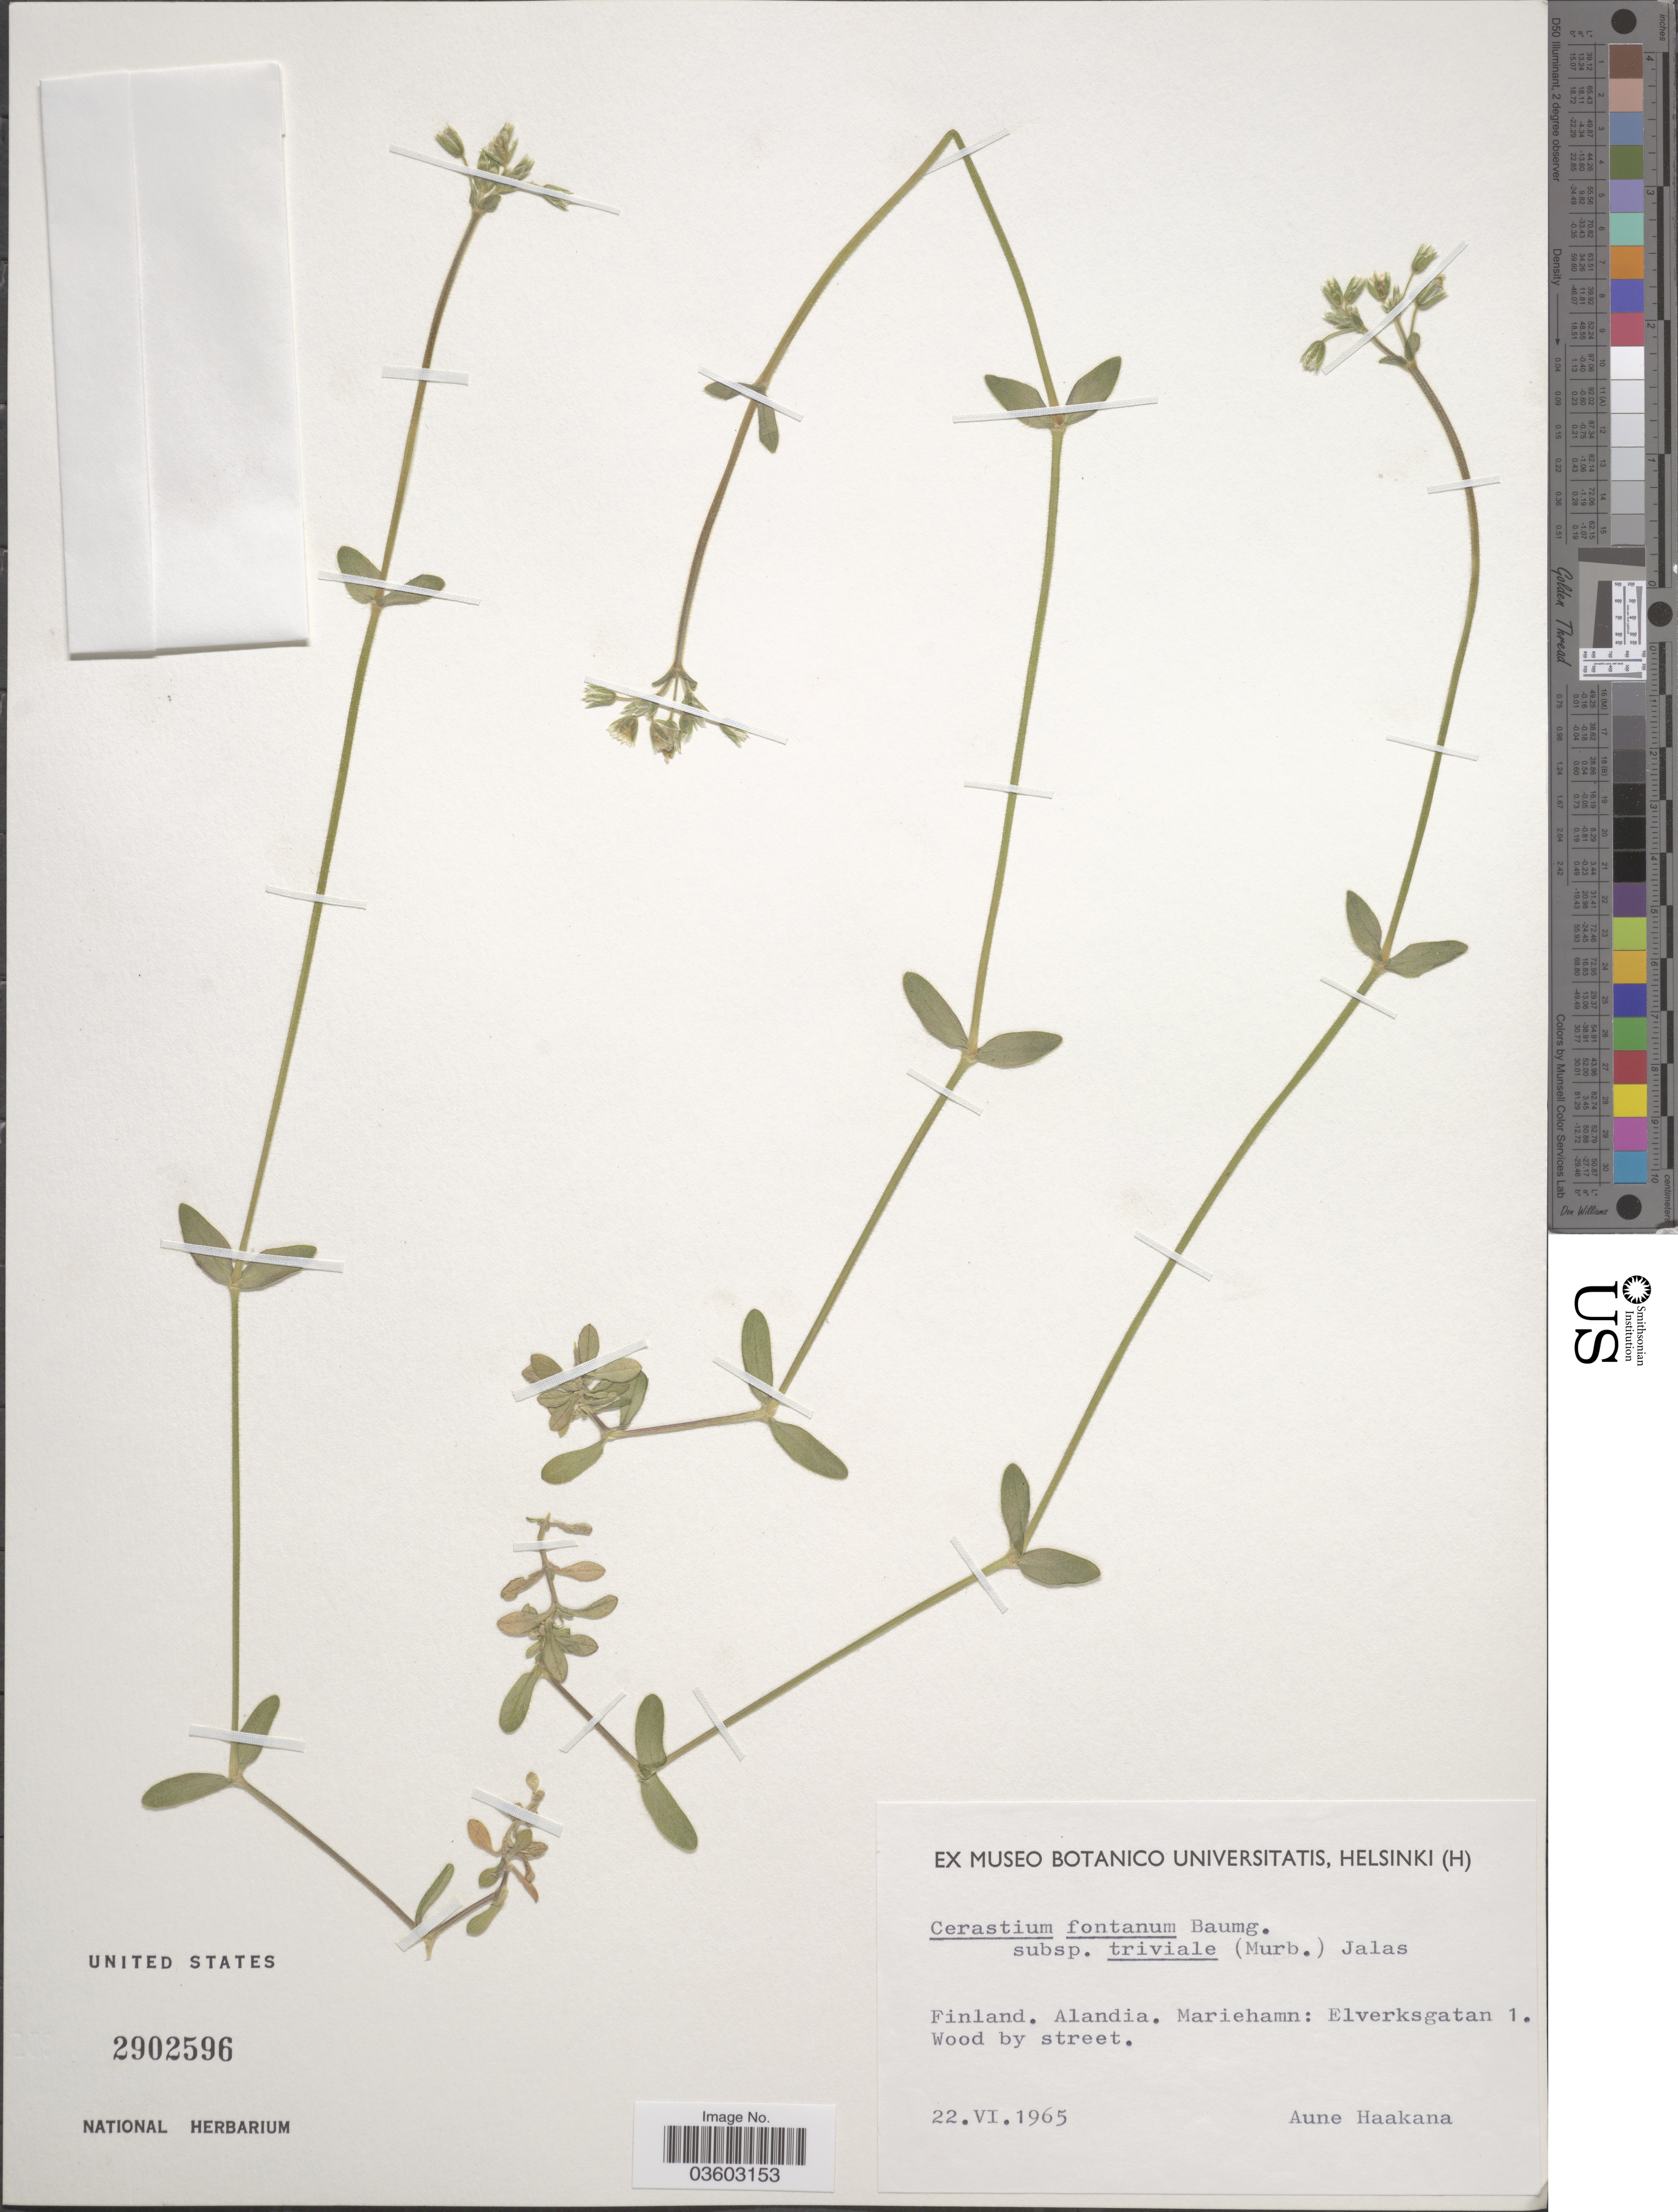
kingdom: Plantae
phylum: Tracheophyta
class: Magnoliopsida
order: Caryophyllales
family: Caryophyllaceae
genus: Cerastium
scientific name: Cerastium fontanum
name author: Baumg.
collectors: A. Haakana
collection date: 1965-06-22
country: Finland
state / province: Ahvenanmaa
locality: Alandia. Mariehamn: Elverksgatan 1.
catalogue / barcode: US 2902596